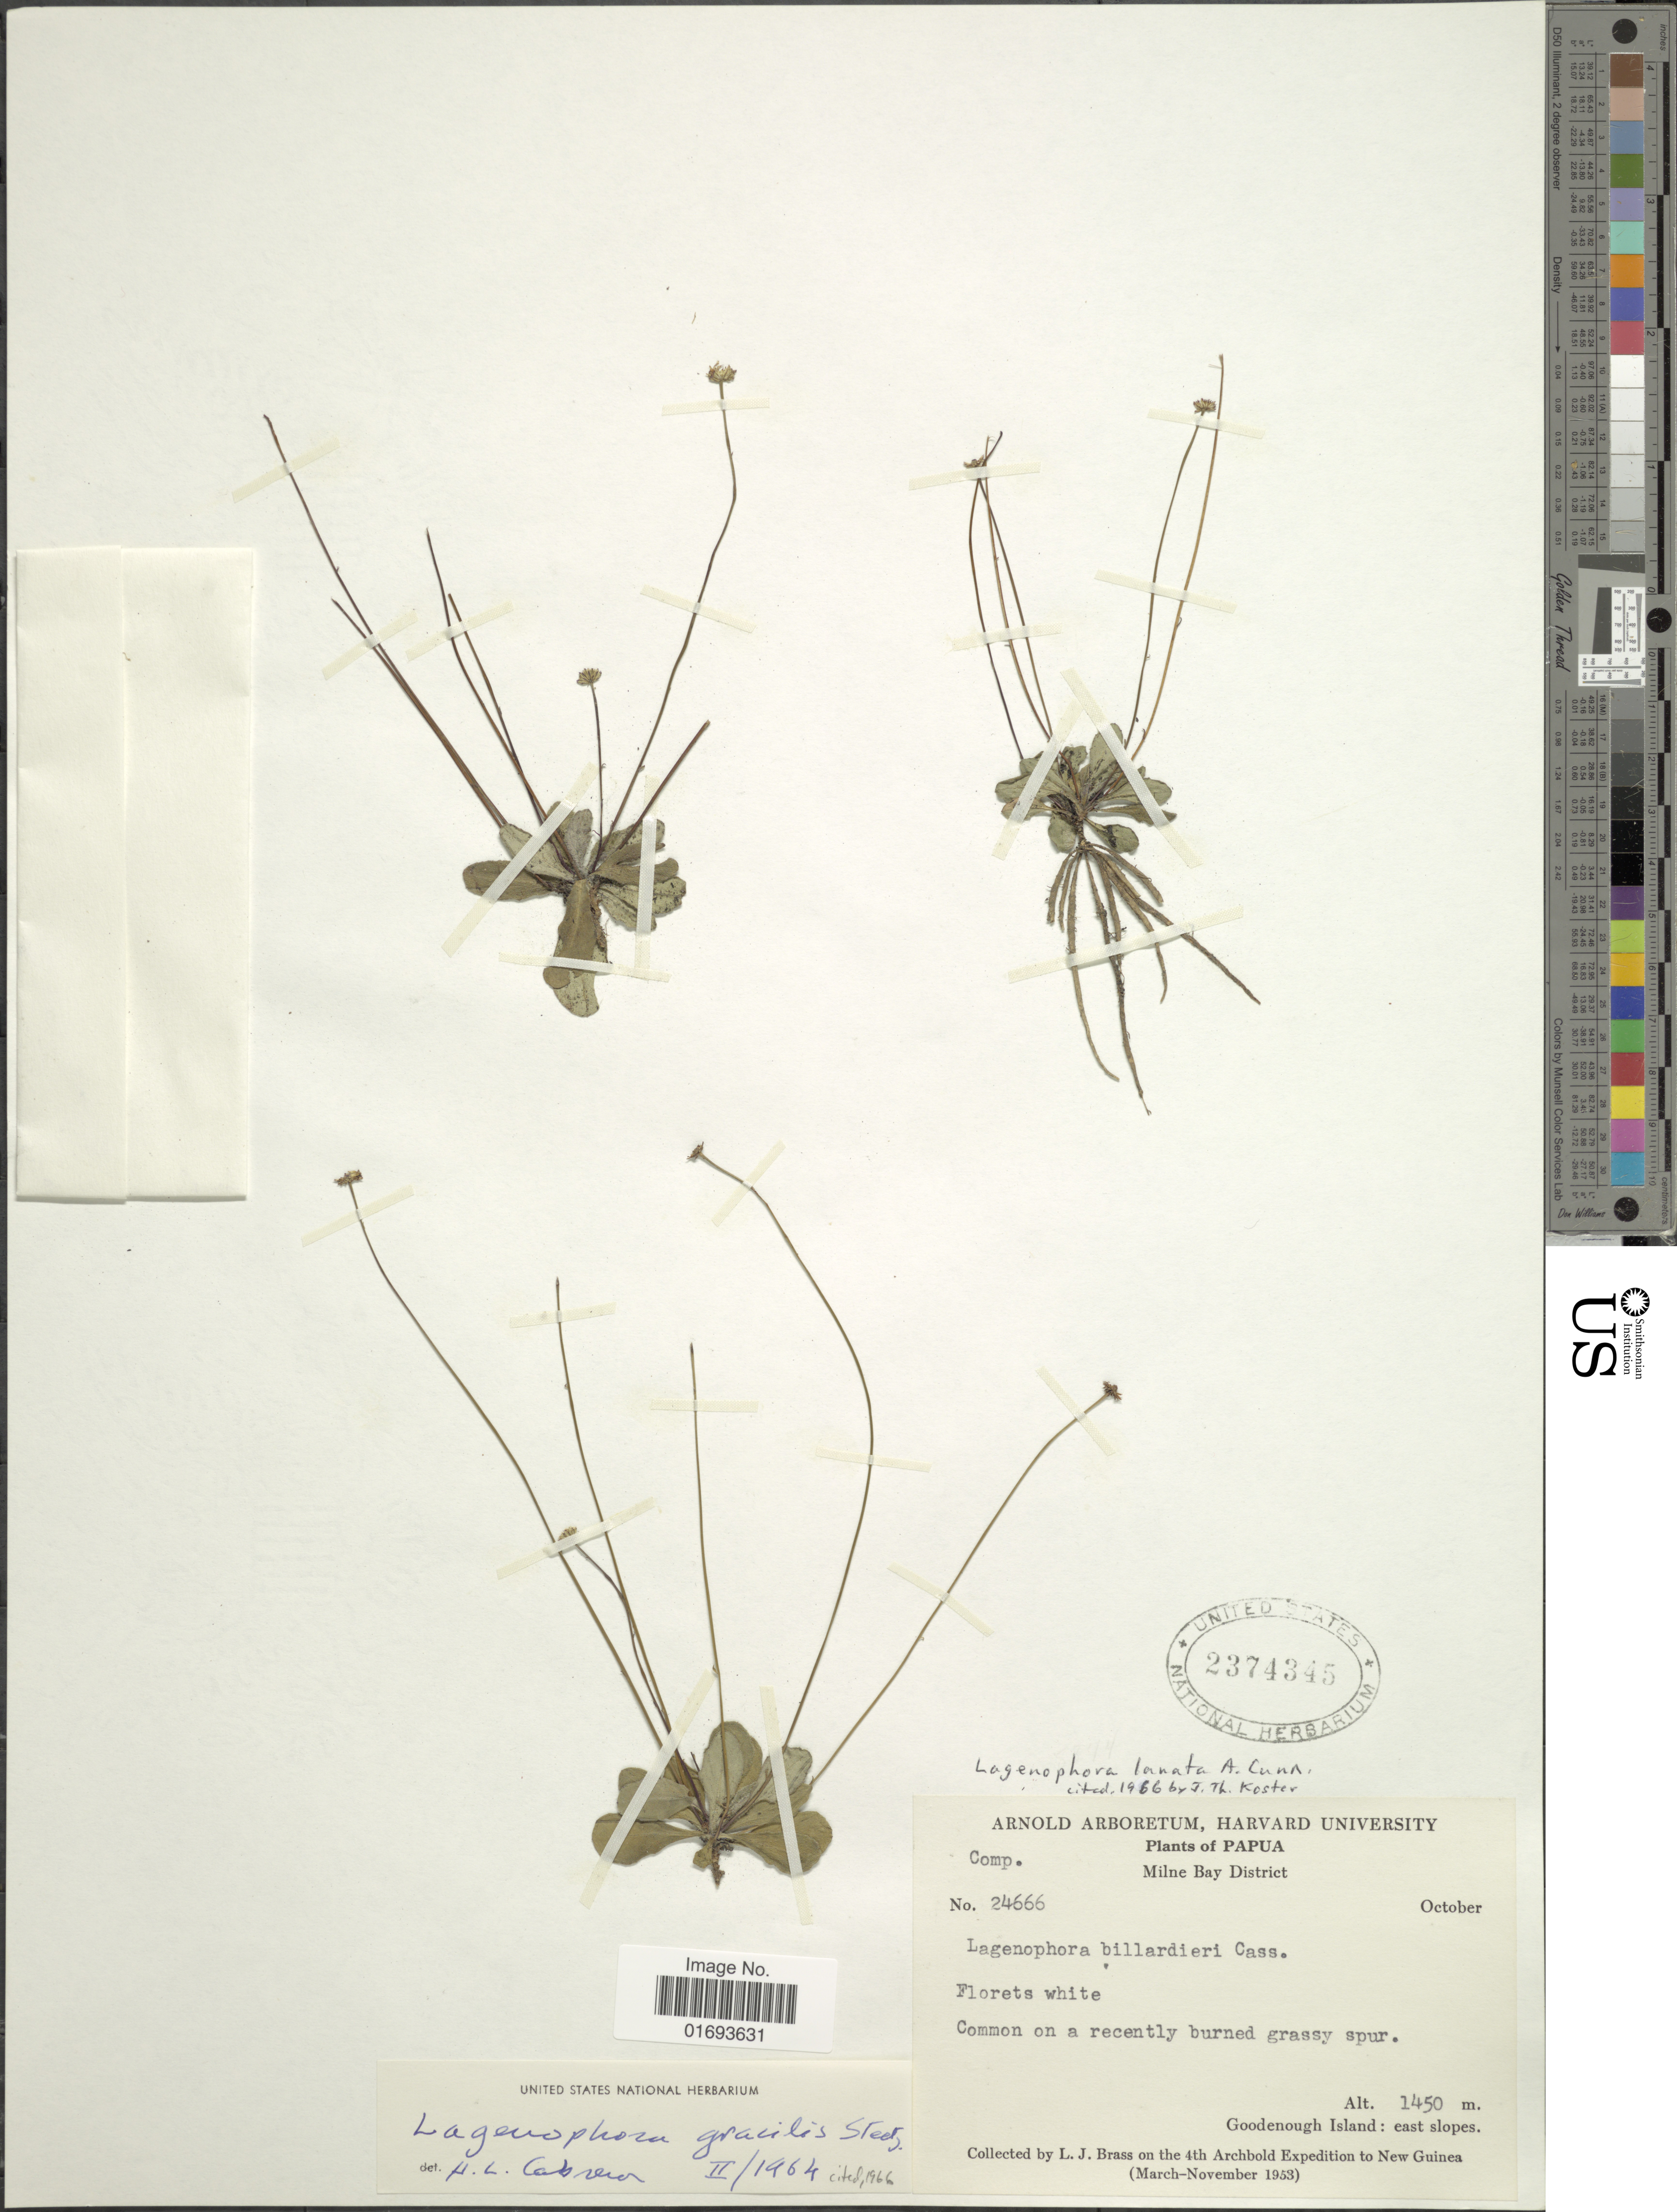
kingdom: Plantae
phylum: Tracheophyta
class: Magnoliopsida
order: Asterales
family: Asteraceae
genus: Lagenophora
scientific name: Lagenophora sublyrata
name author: (Cass.) A.R. Bean & Jian Wang ter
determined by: Wagner, W. L., (BOT), Smithsonian Institution - National Museum of Natural History (UNITED STATES)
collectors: L. J. Brass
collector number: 24666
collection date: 1953-10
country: Papua New Guinea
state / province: Milne Bay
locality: Papua, Milne Bay District. Goodenough Island: east slopes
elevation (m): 1450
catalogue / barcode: US 2374345